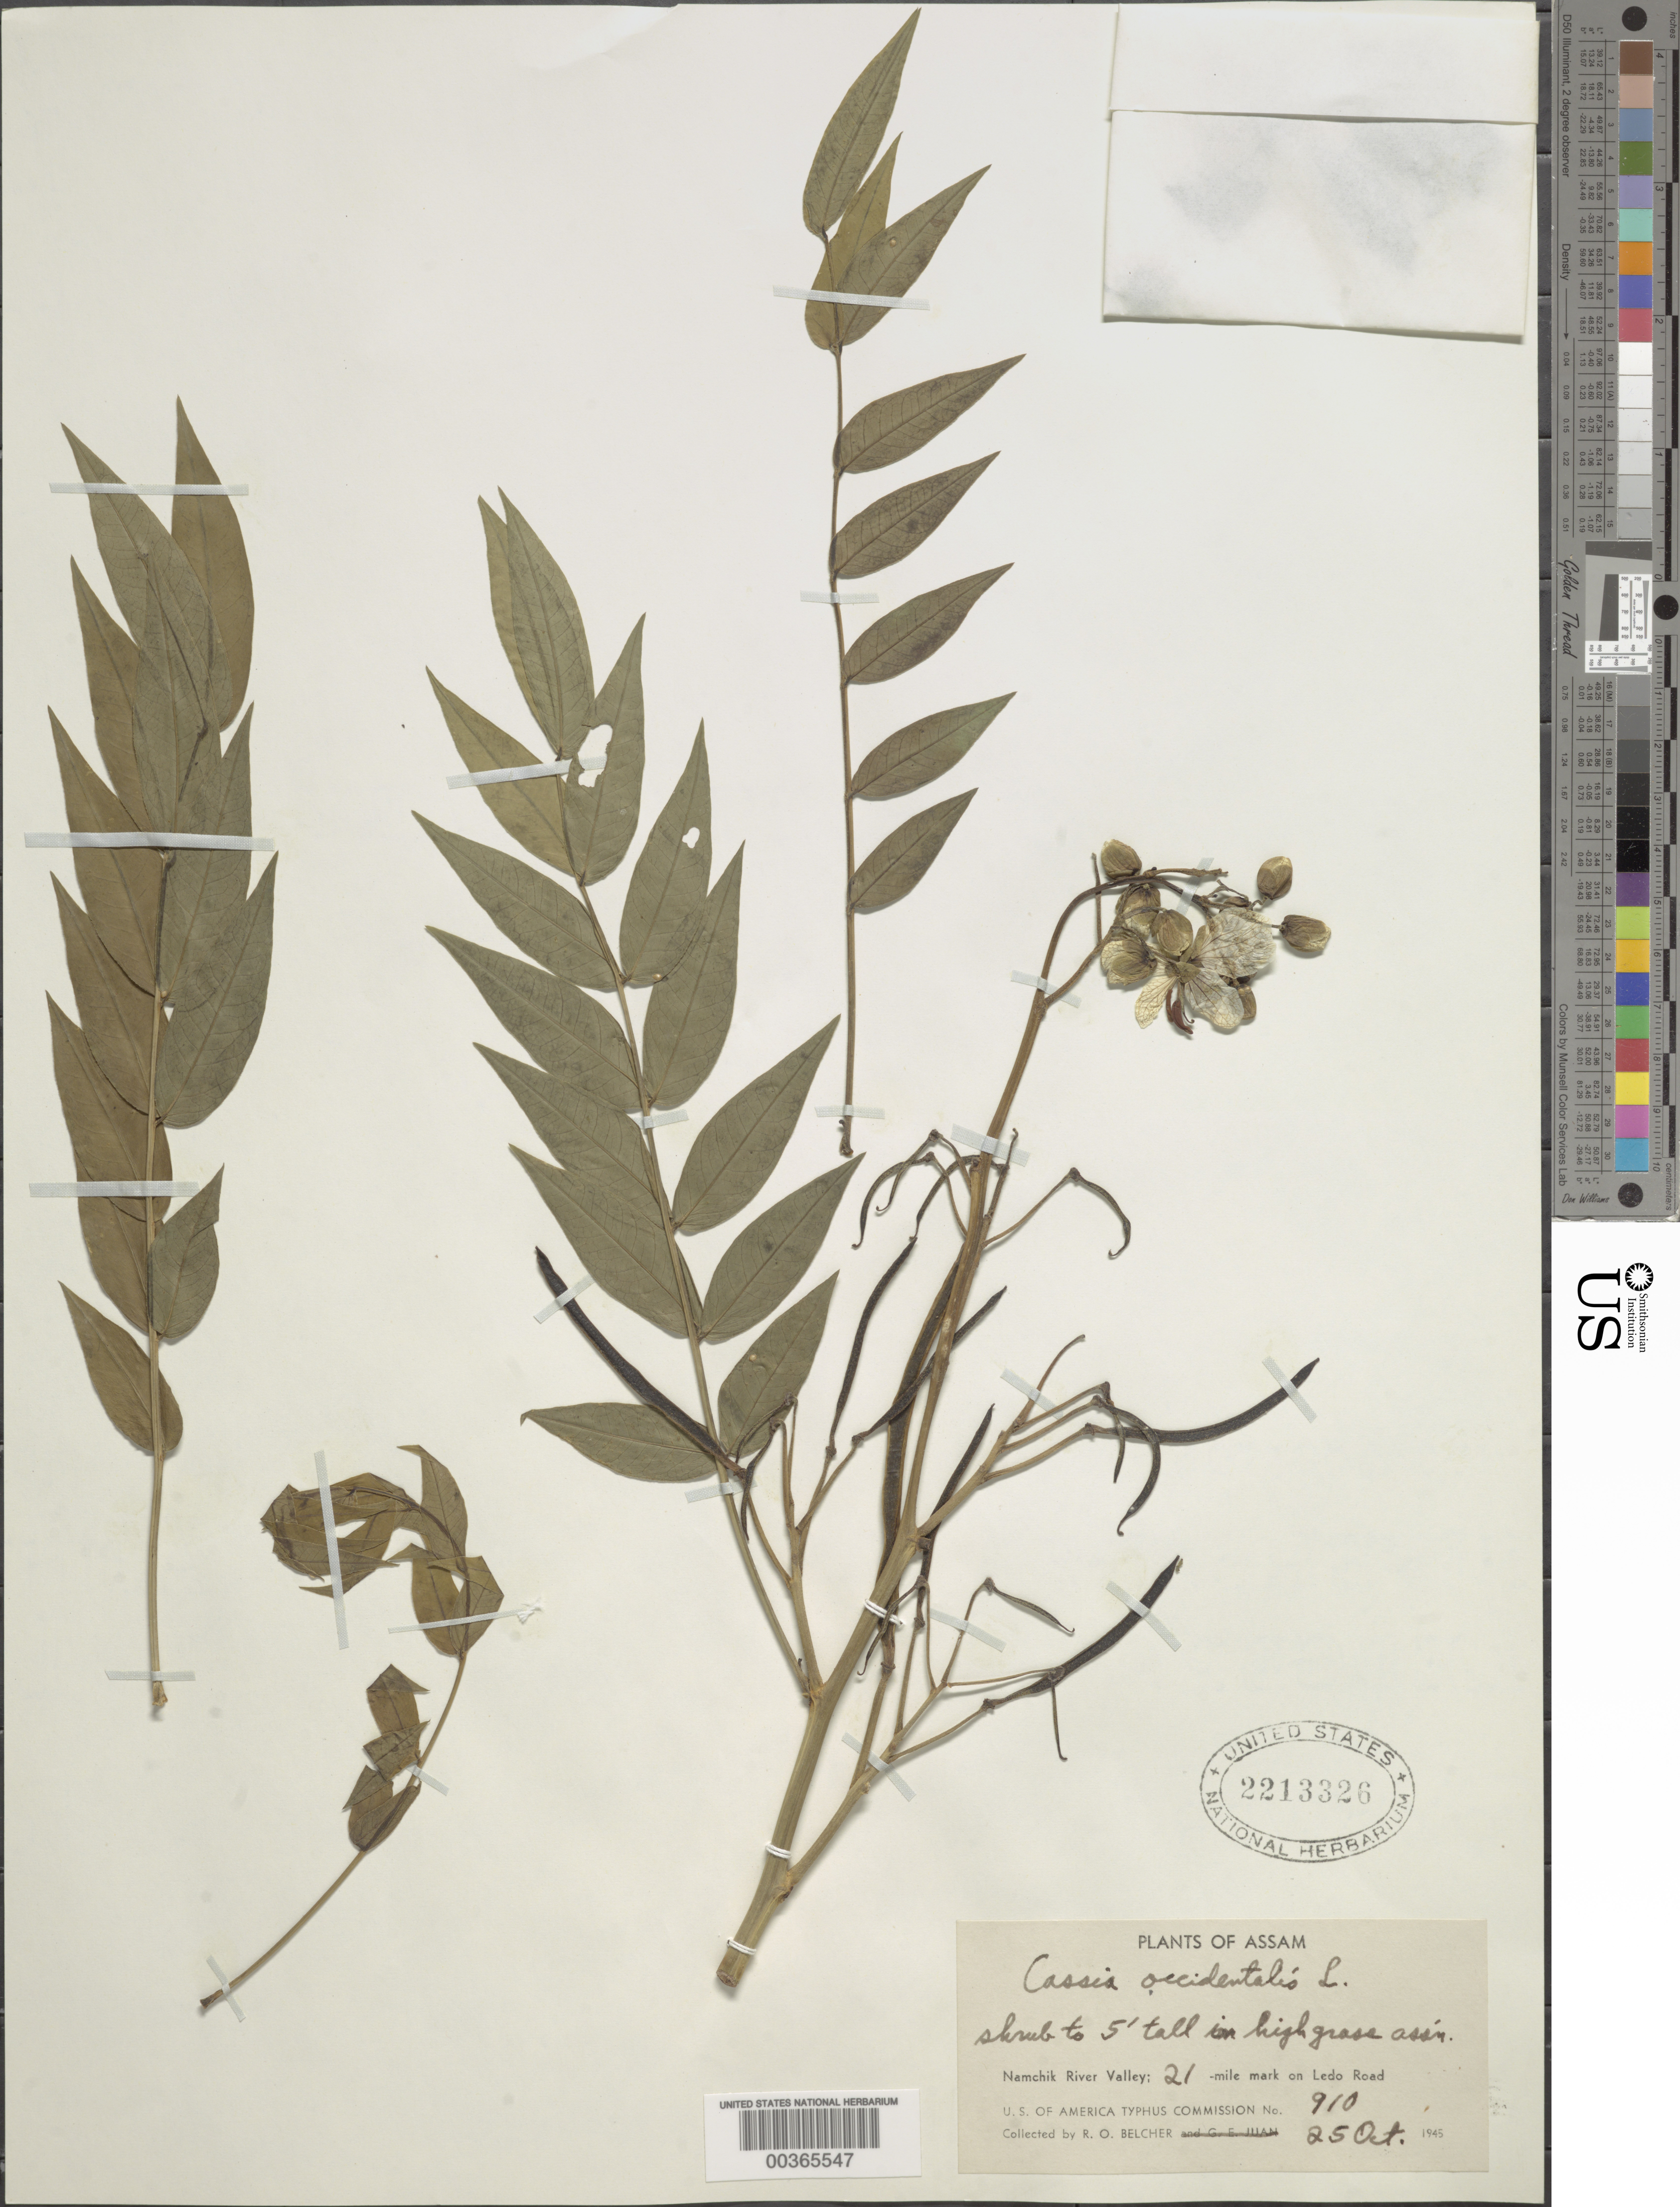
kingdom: Plantae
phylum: Tracheophyta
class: Magnoliopsida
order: Fabales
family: Fabaceae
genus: Senna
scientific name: Senna occidentalis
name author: (L.) Link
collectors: R. Belcher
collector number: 910 Usa Typhus Commission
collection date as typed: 25 Oct 1945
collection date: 1945-10-25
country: Vietnam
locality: Namchik river valley; 21 mi mark on ledo road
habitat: In high grass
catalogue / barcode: US 2213326